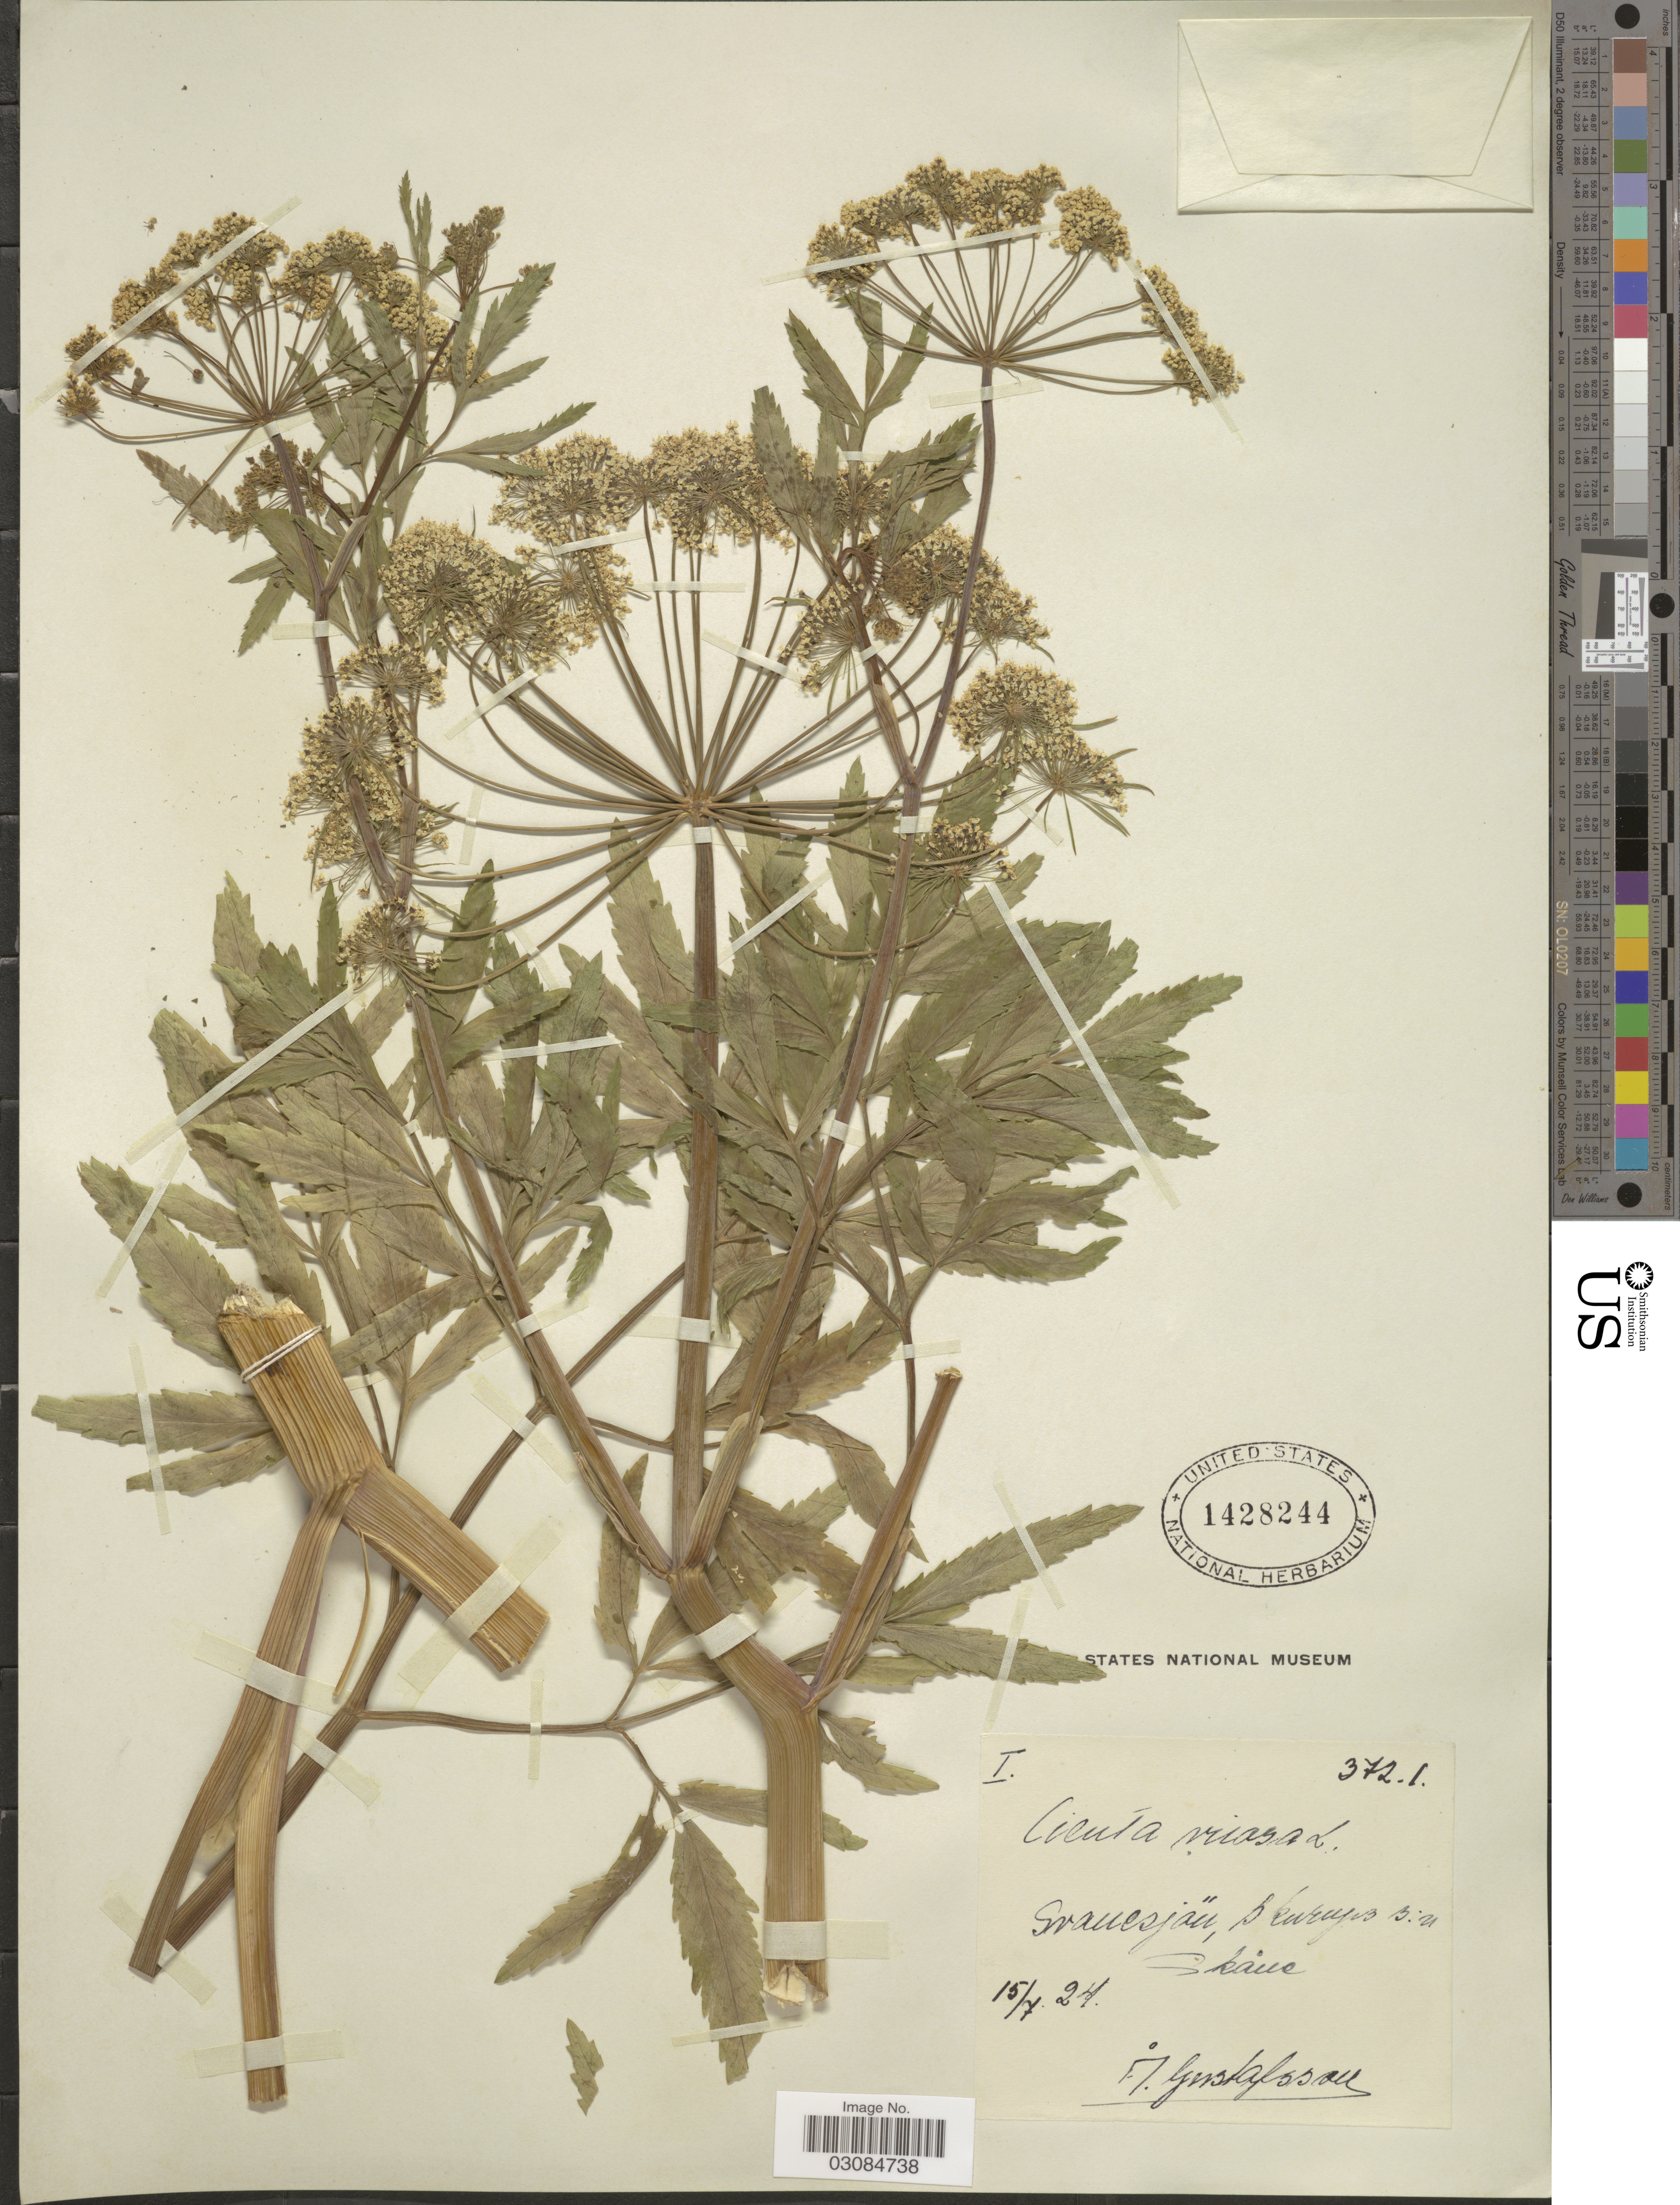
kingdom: Plantae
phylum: Tracheophyta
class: Magnoliopsida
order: Apiales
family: Apiaceae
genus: Cicuta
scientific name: Cicuta virosa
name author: L.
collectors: -. Gustafsson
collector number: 372.1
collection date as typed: Transcribed d/m/y: 15/7/24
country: Sweden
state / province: Skåne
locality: Skåne.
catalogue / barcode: US 1428244